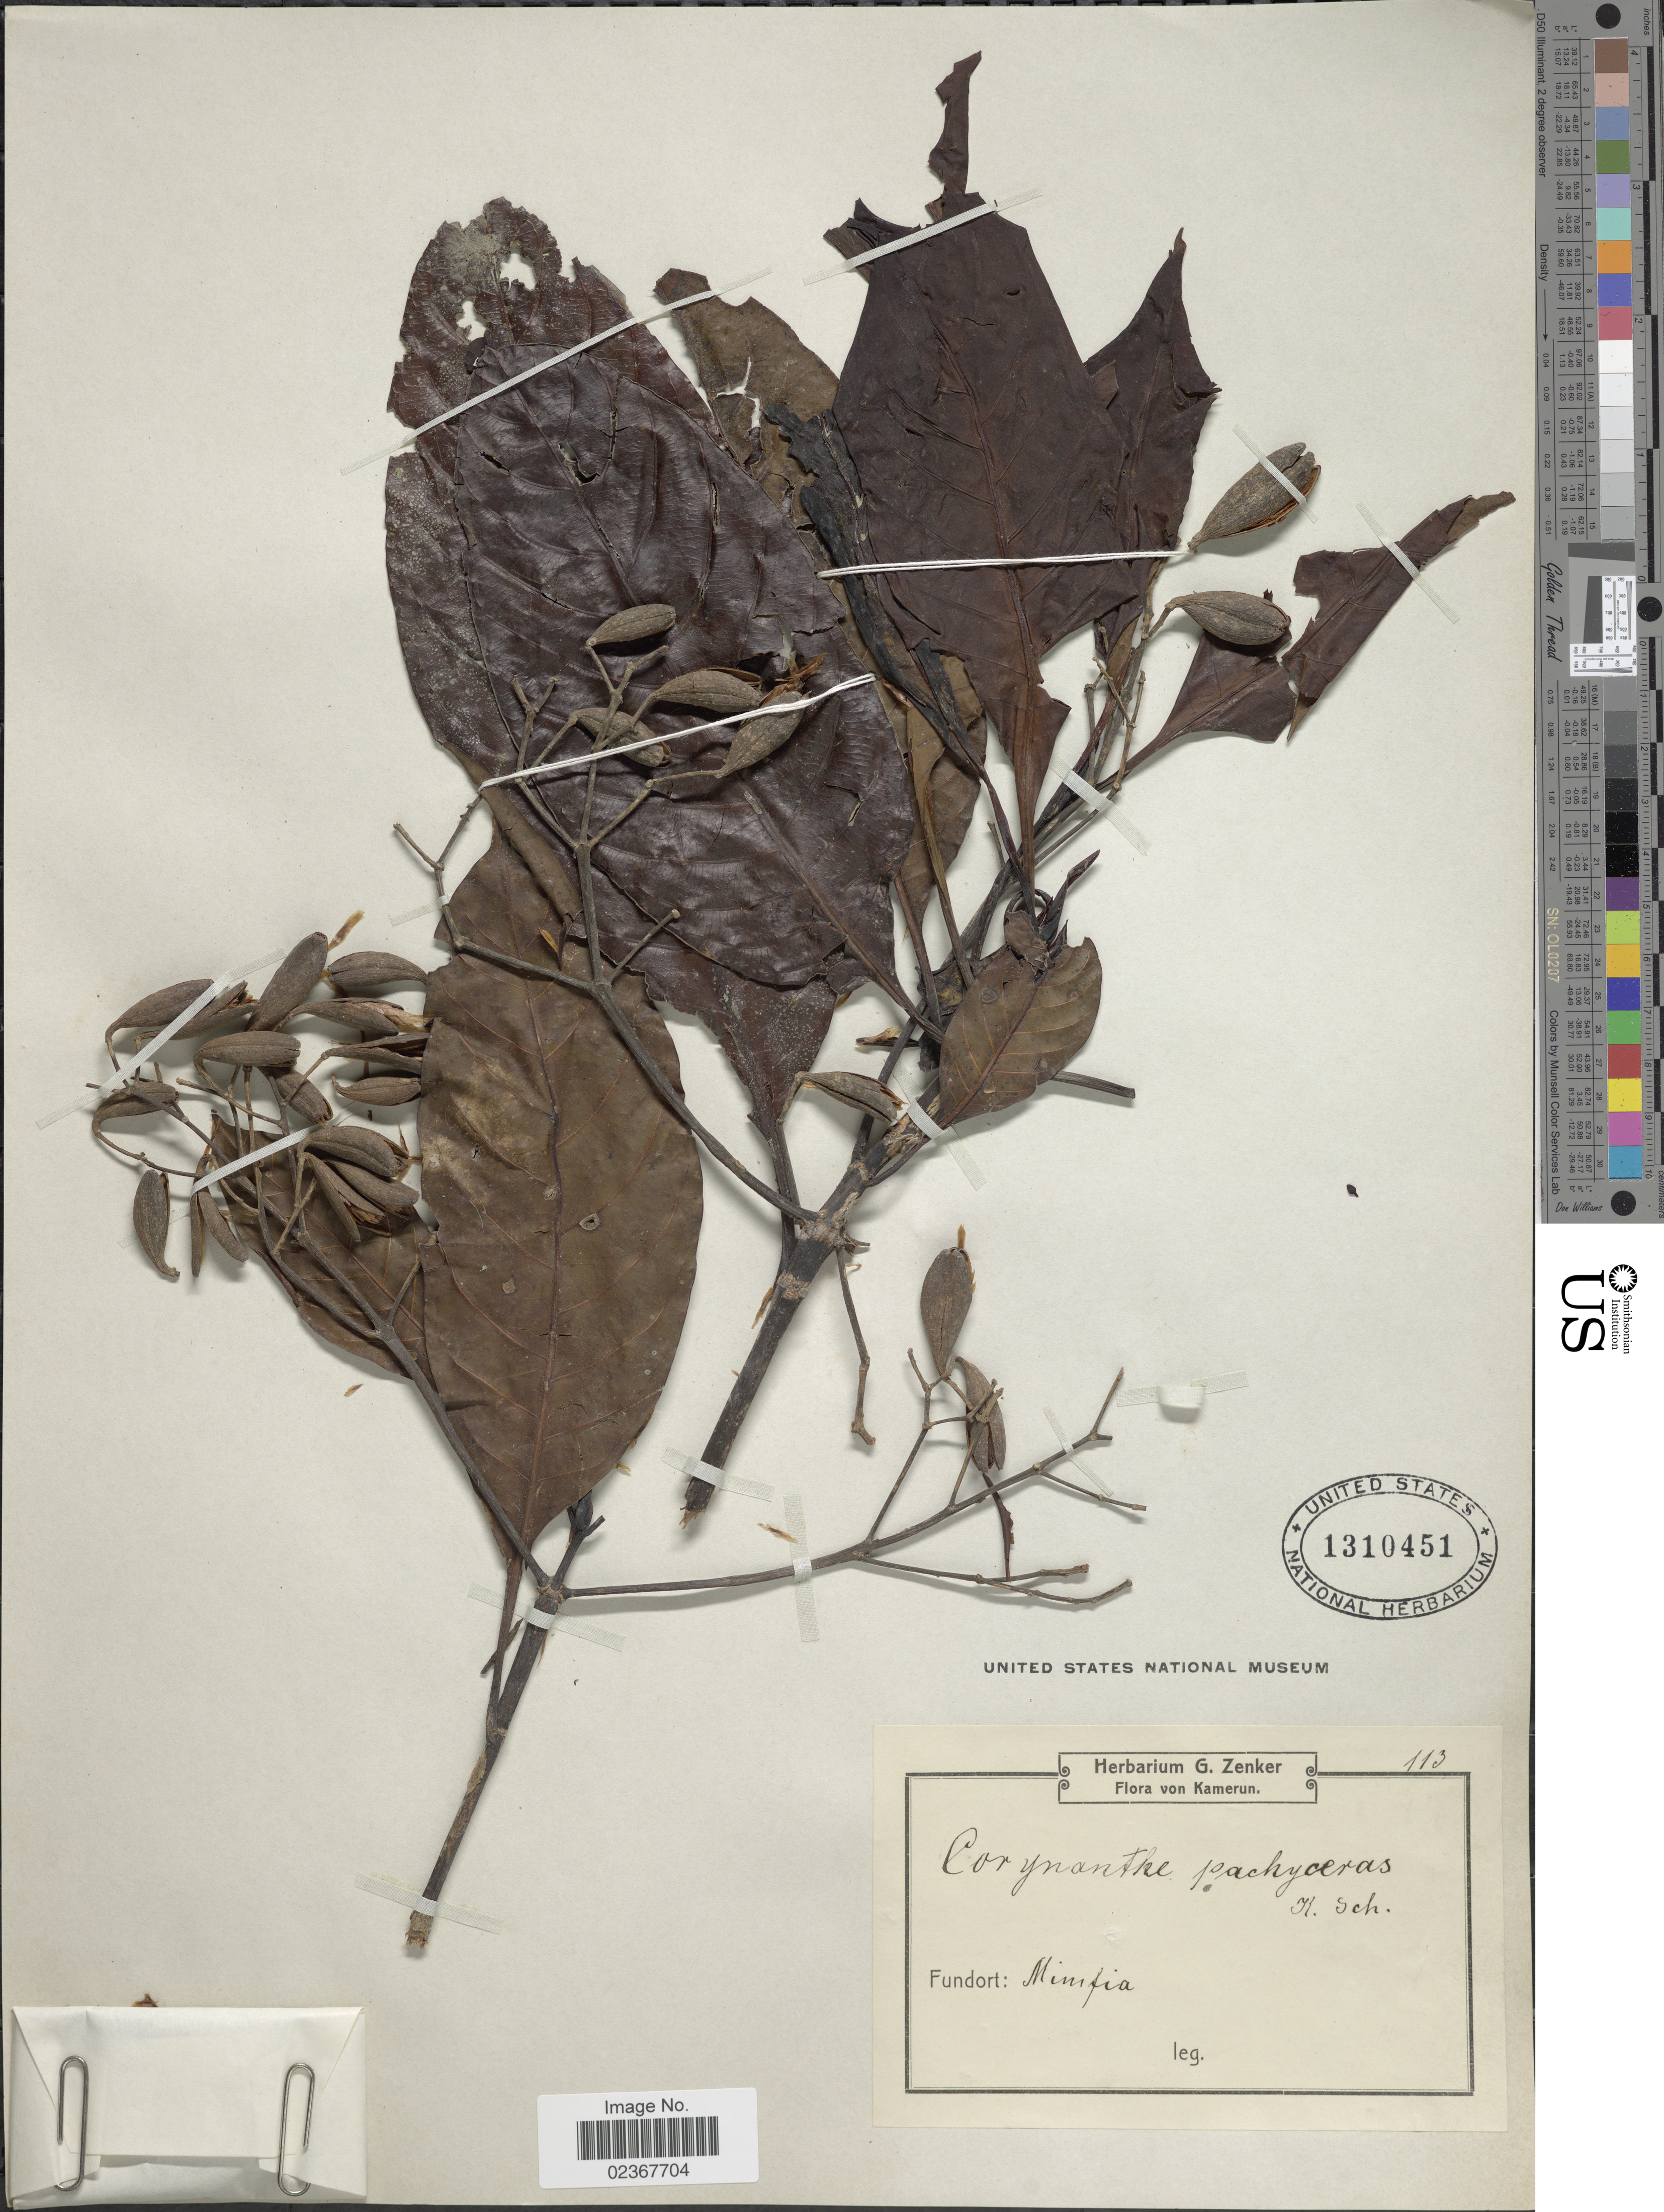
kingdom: Plantae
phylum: Tracheophyta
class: Magnoliopsida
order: Gentianales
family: Rubiaceae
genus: Corynanthe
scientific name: Corynanthe paniculata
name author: Welw.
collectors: G. A. Zenker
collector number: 113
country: Cameroon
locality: Kamerun, Fundort: Mimfia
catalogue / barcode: US 1310451